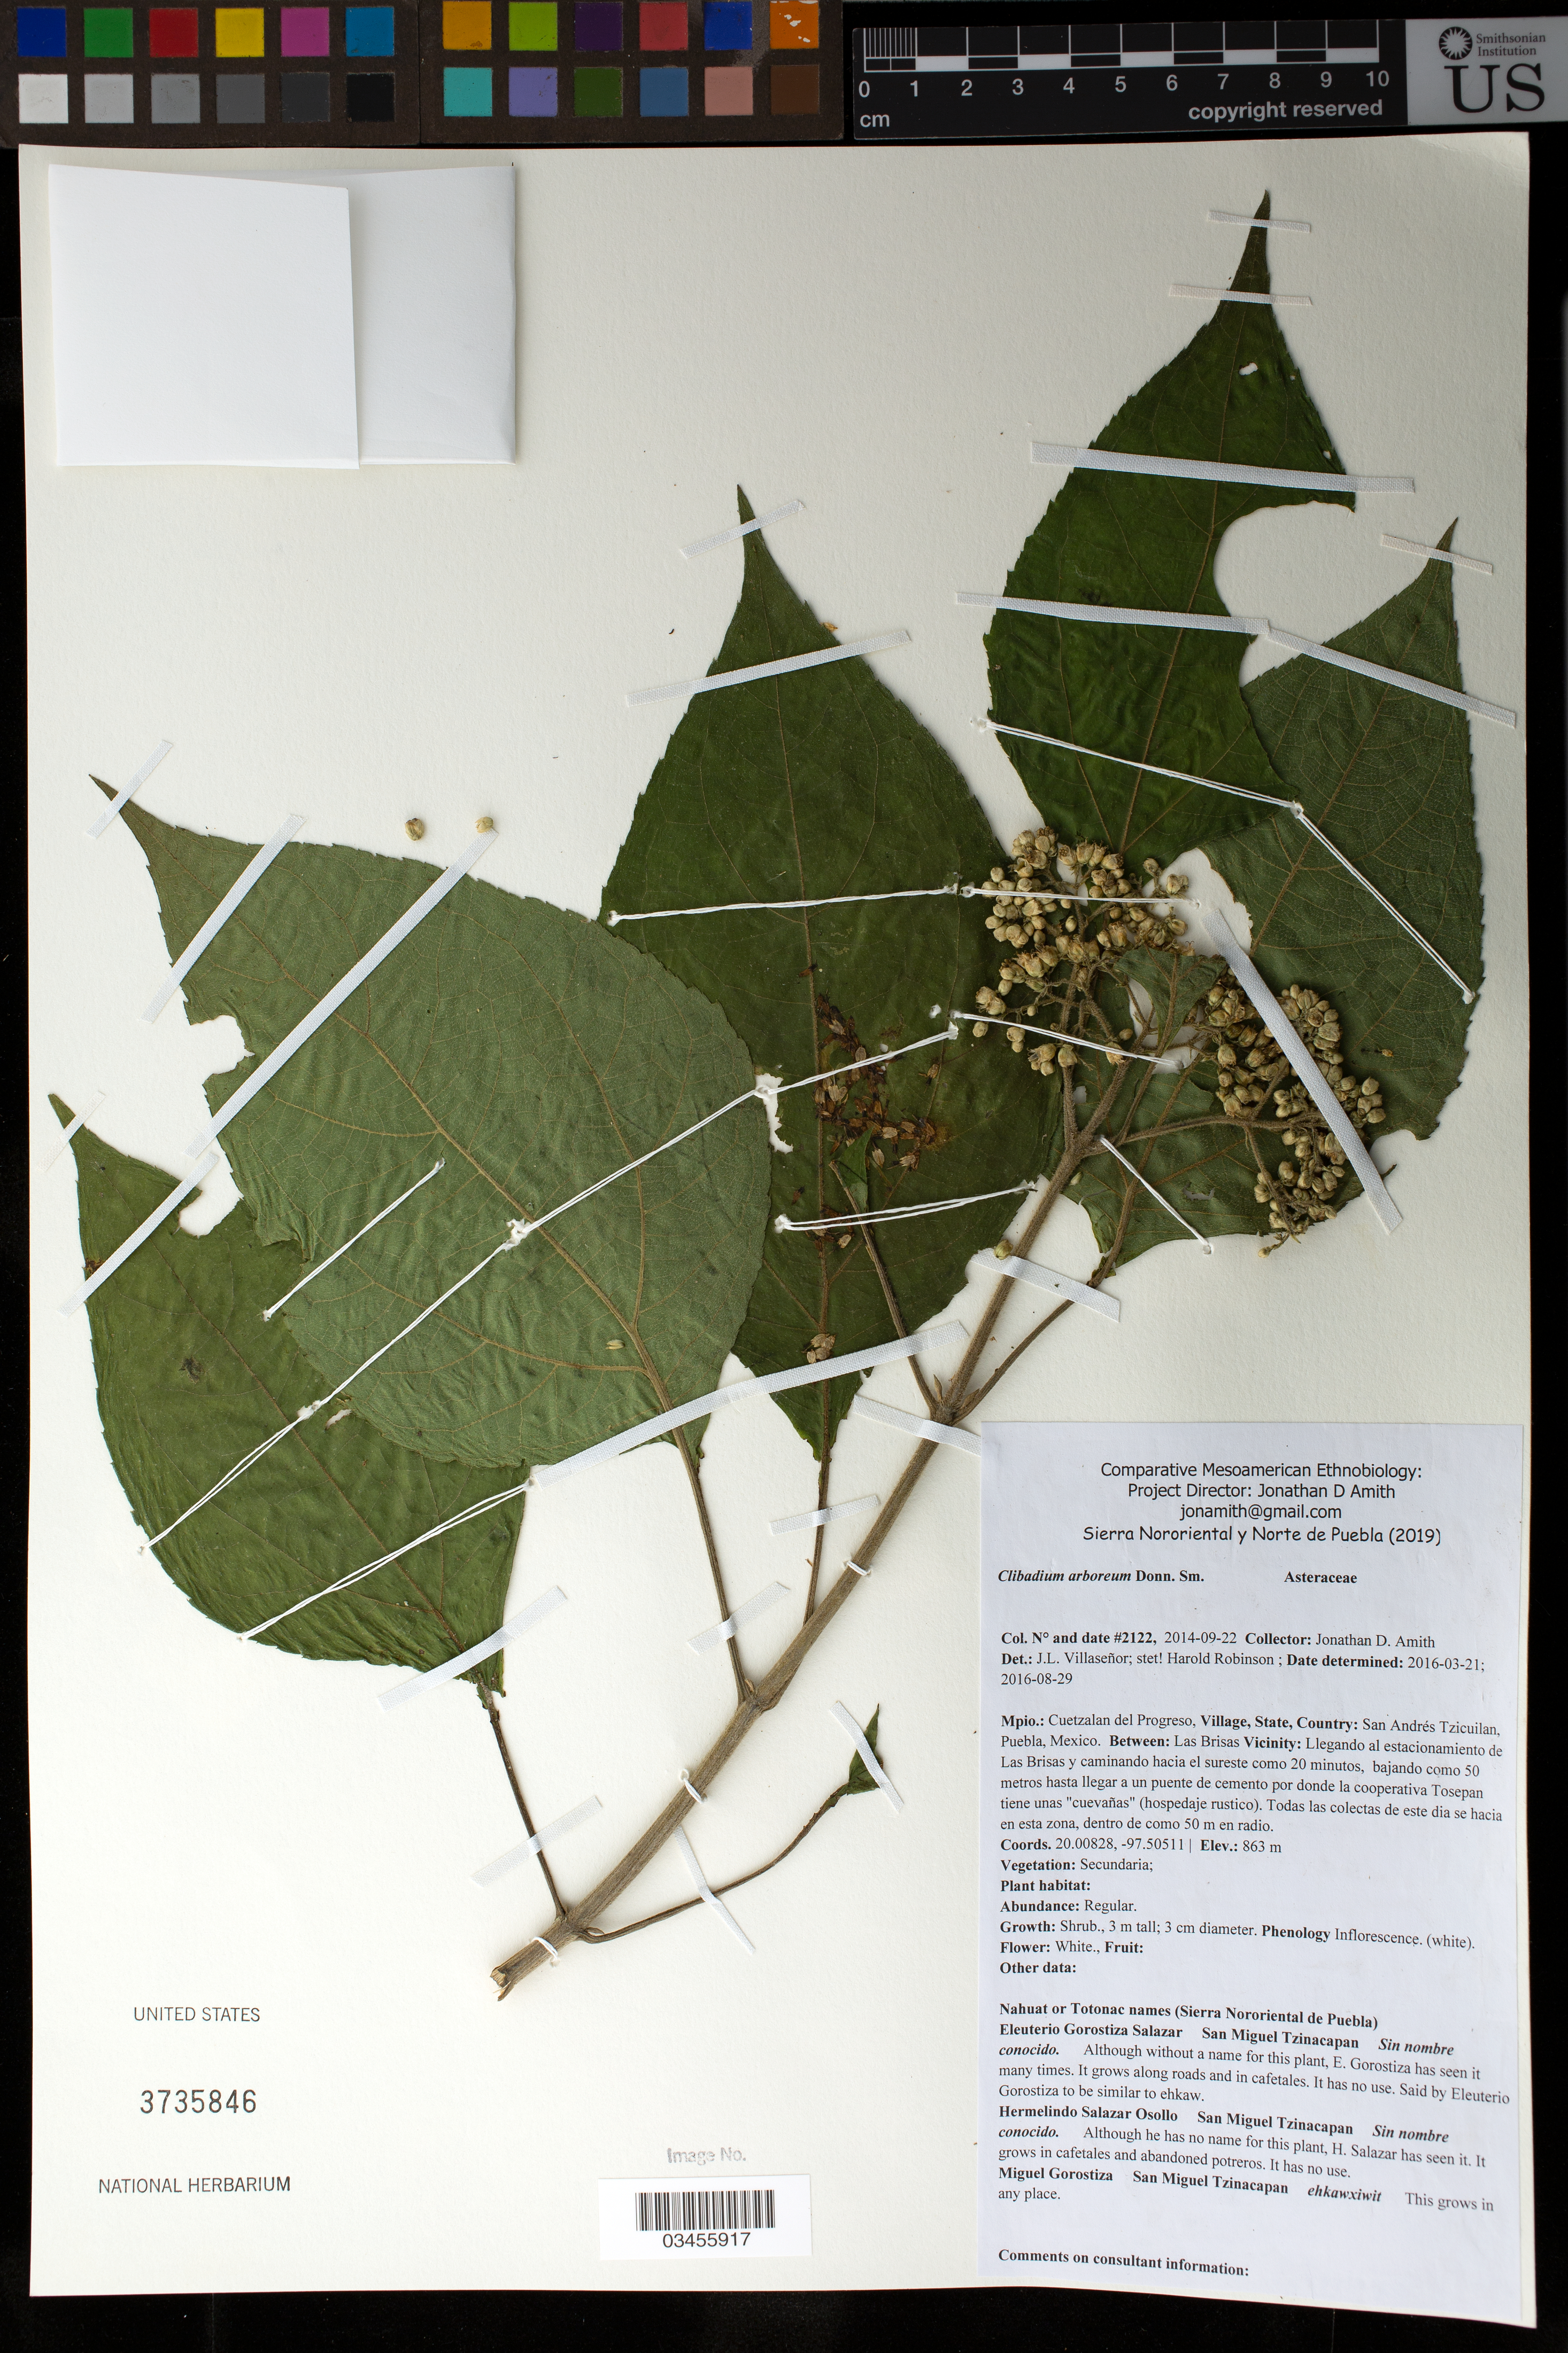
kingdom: Plantae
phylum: Tracheophyta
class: Magnoliopsida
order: Asterales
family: Asteraceae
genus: Clibadium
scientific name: Clibadium arboreum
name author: Donn. Sm.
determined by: Robinson, Harold E., (US)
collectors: J. D. Amith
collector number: JDA_02122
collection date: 2014-09-22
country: México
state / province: Puebla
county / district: Cuetzalan del Progreso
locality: PUEBLO: San Andrés Tzicuilan; LOCALIDAD EXACTA: Llegando al estacionamiento de Las Brisas y caminando hacia el sureste como 20 minutos, bajando como 50 metros hasta llegar a un puente de cemento por donde la cooperativa Tosepan tiene unas "cuevañas" (hosp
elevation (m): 863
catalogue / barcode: US 3735846